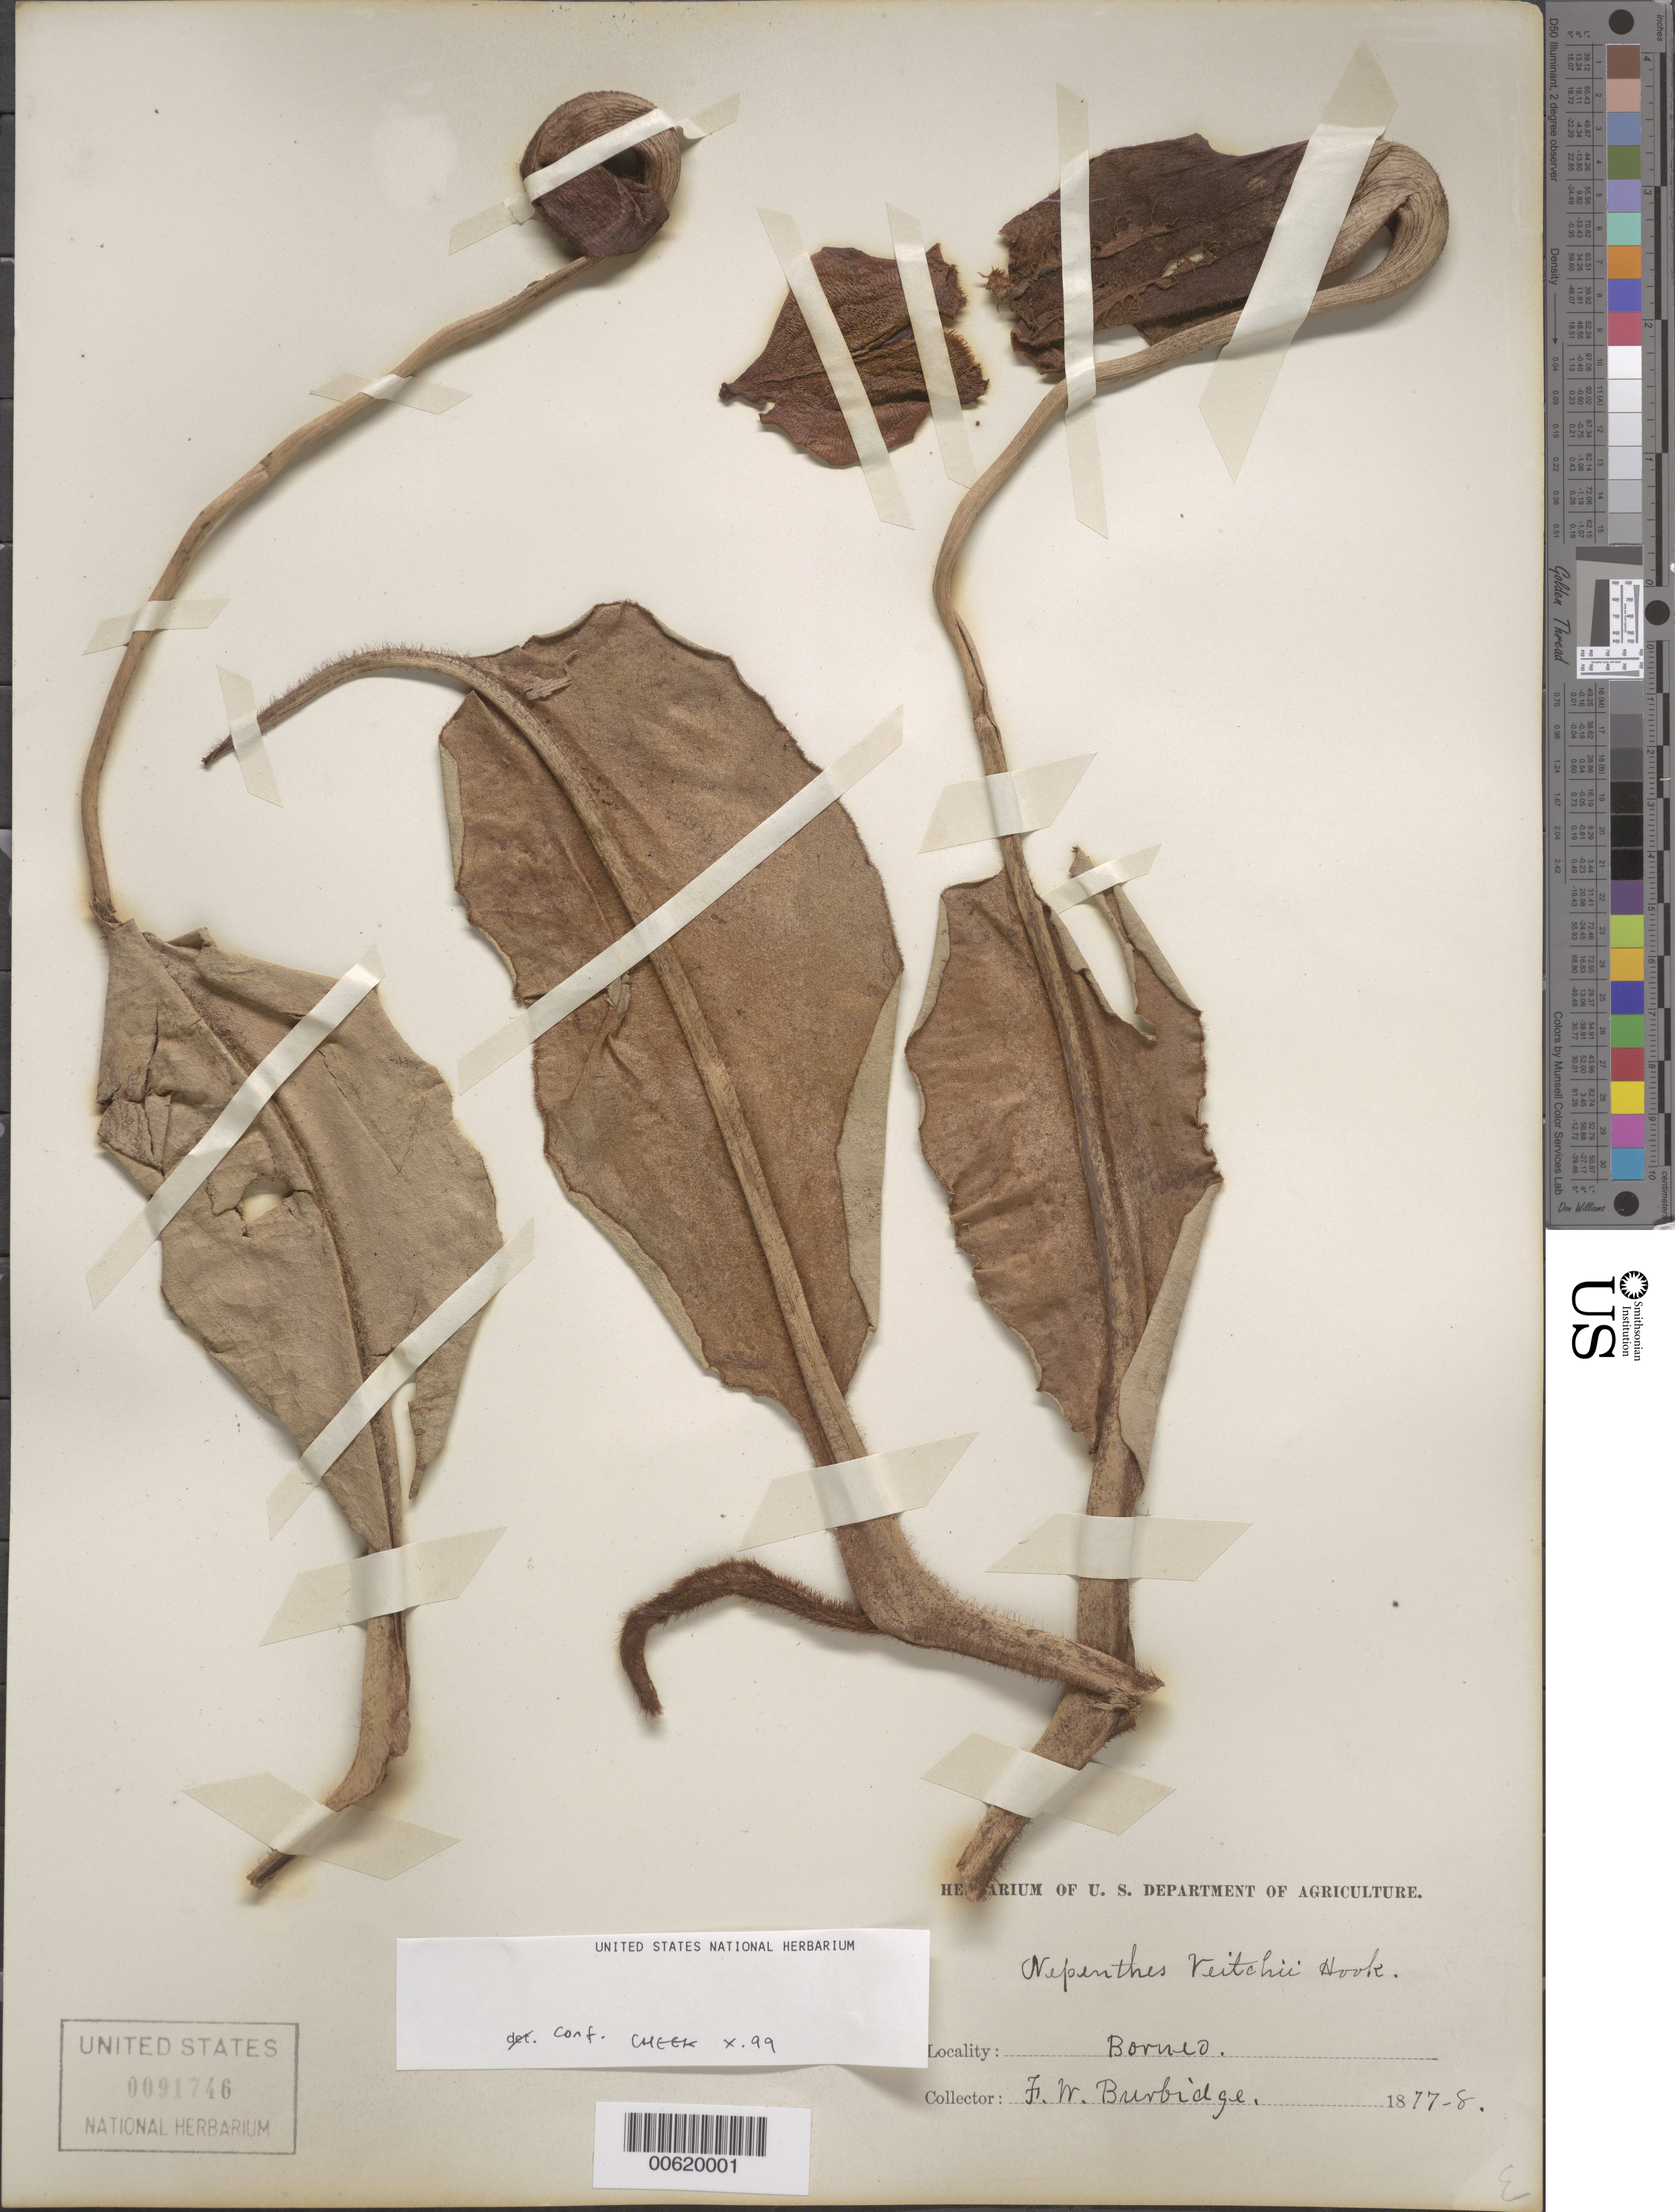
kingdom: Plantae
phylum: Tracheophyta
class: Magnoliopsida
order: Caryophyllales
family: Nepenthaceae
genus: Nepenthes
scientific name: Nepenthes veitchii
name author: Hook. f.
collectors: F. Burbidge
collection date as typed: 1877 to -- --- 1878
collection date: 1877/1878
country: Malaysia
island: Borneo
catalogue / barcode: US 91746